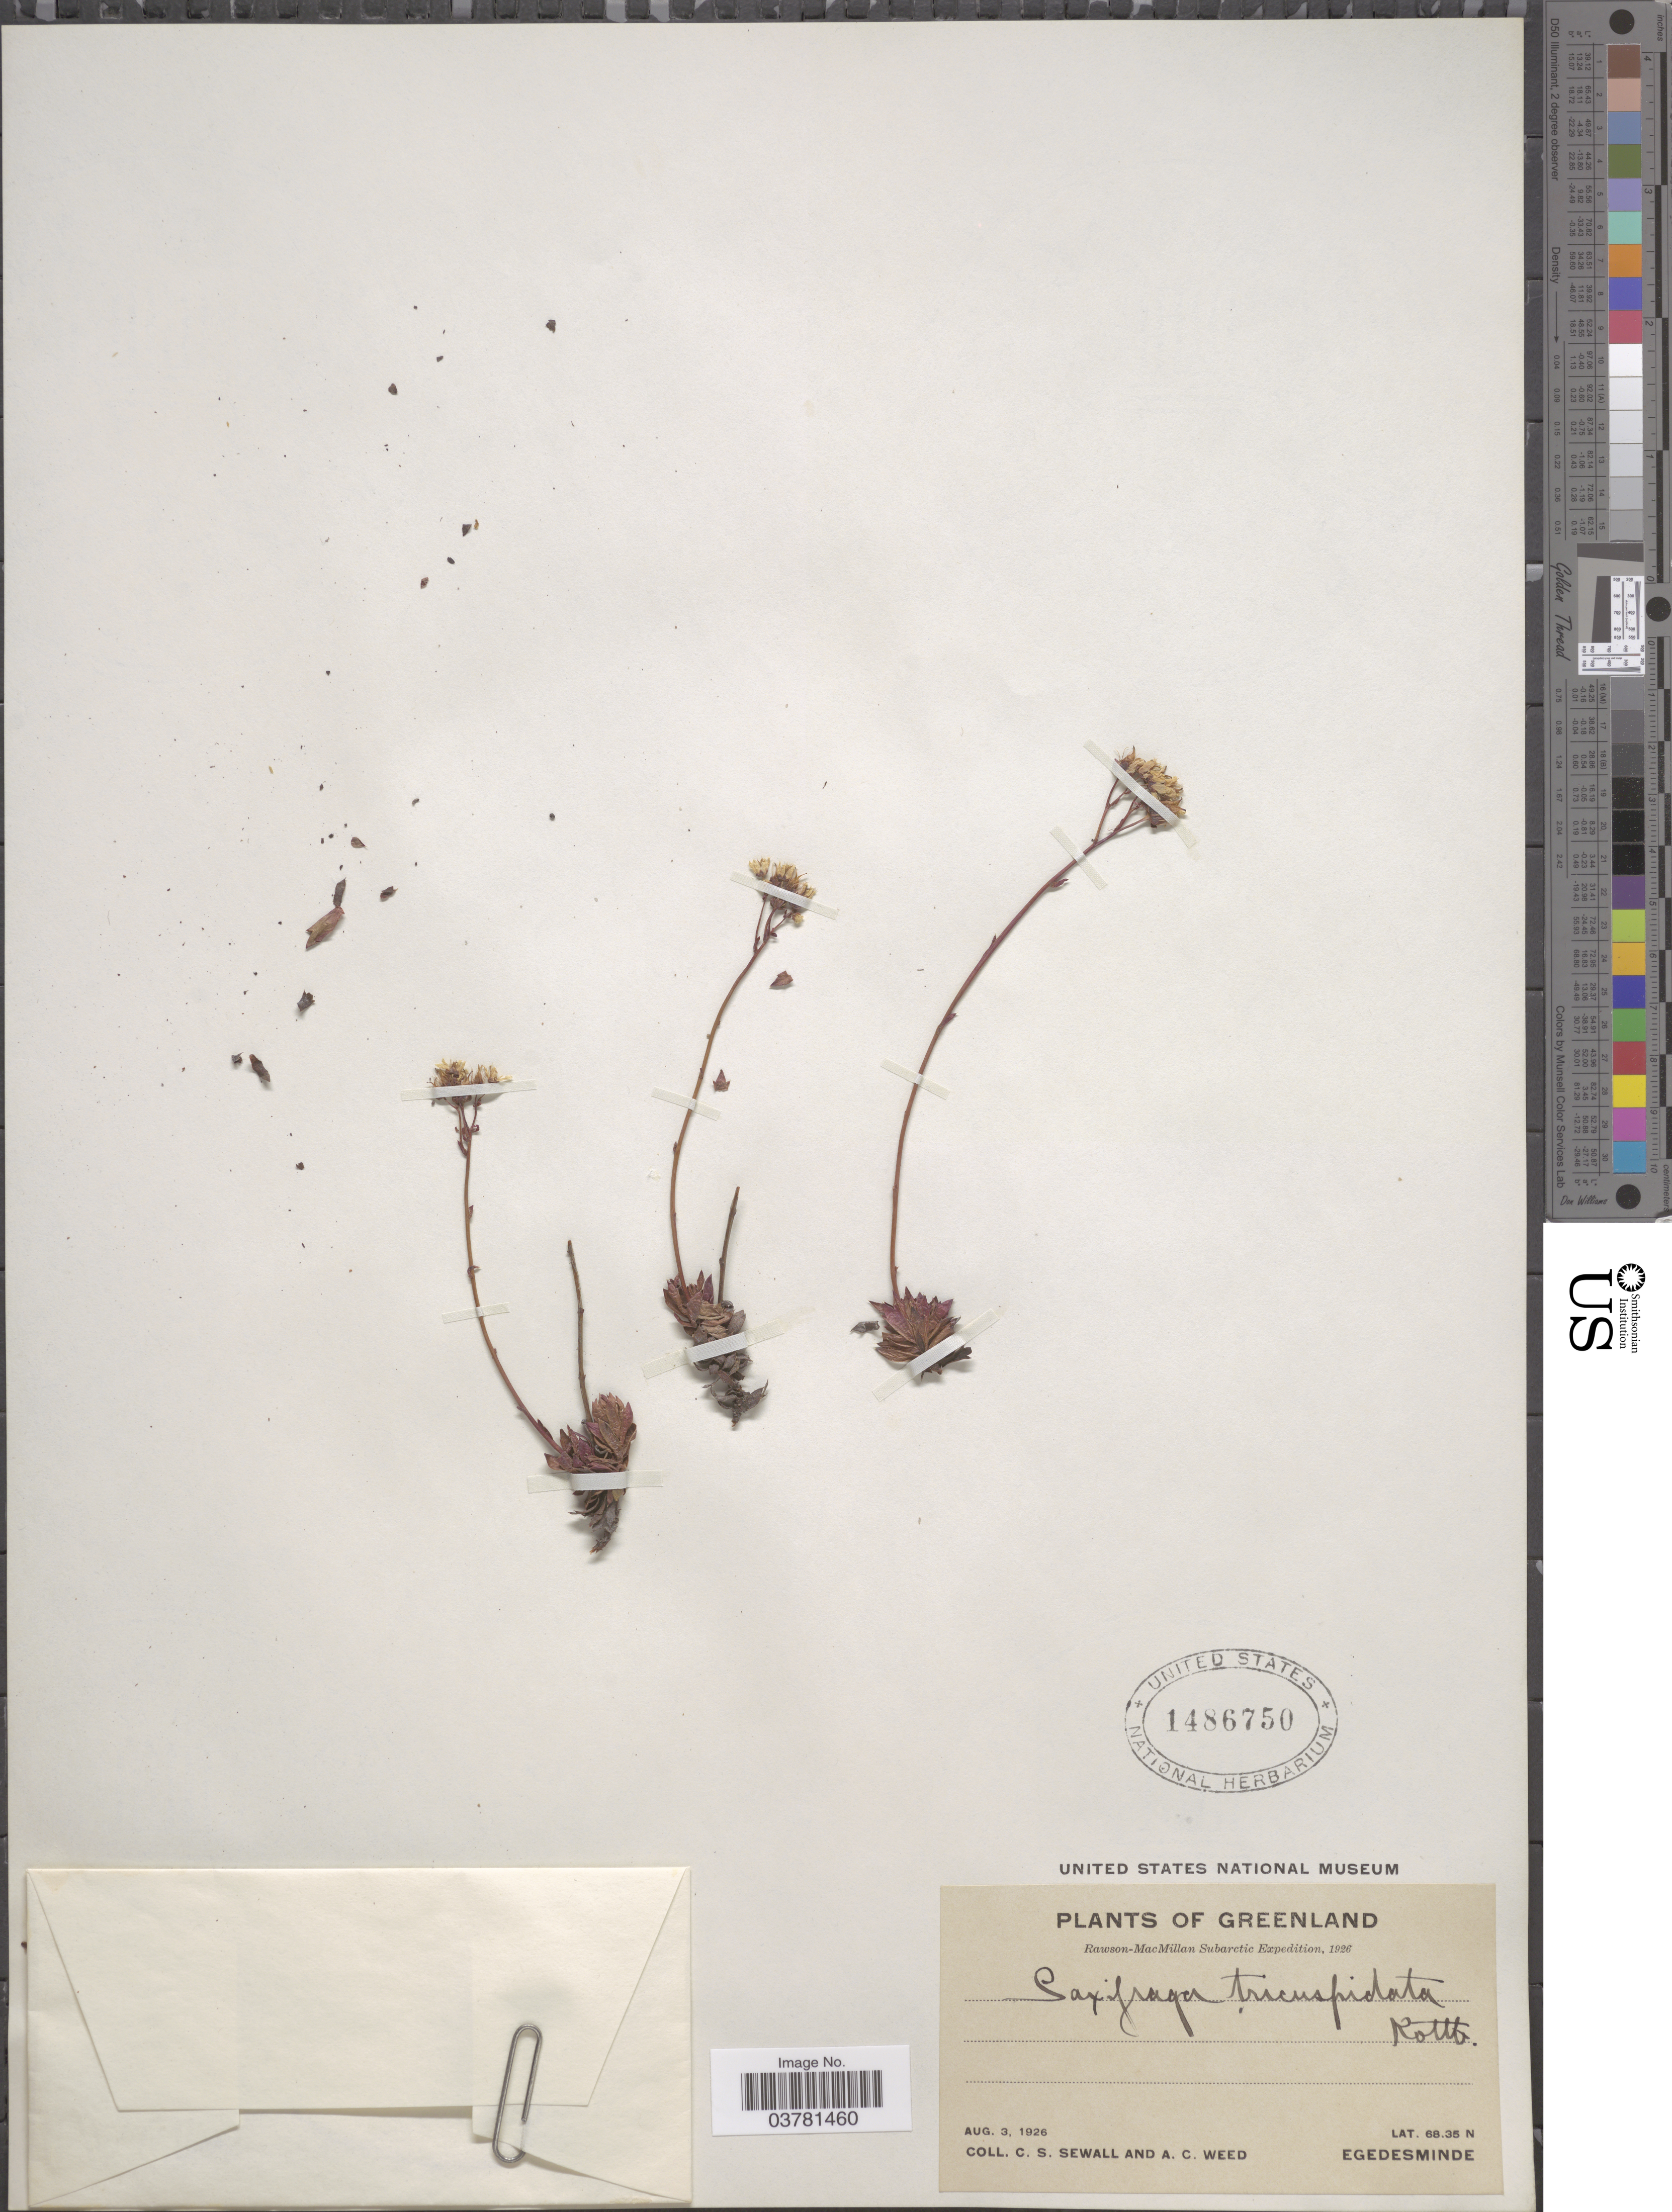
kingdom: Plantae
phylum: Tracheophyta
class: Magnoliopsida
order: Saxifragales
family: Saxifragaceae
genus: Saxifraga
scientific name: Saxifraga tricuspidata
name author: Rottb.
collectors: C. Sewall & A. Weed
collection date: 1926-08-03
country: Greenland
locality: Rawson-MacMillan Subarctic Expedition, 1926. Egedesminde.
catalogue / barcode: US 1486750